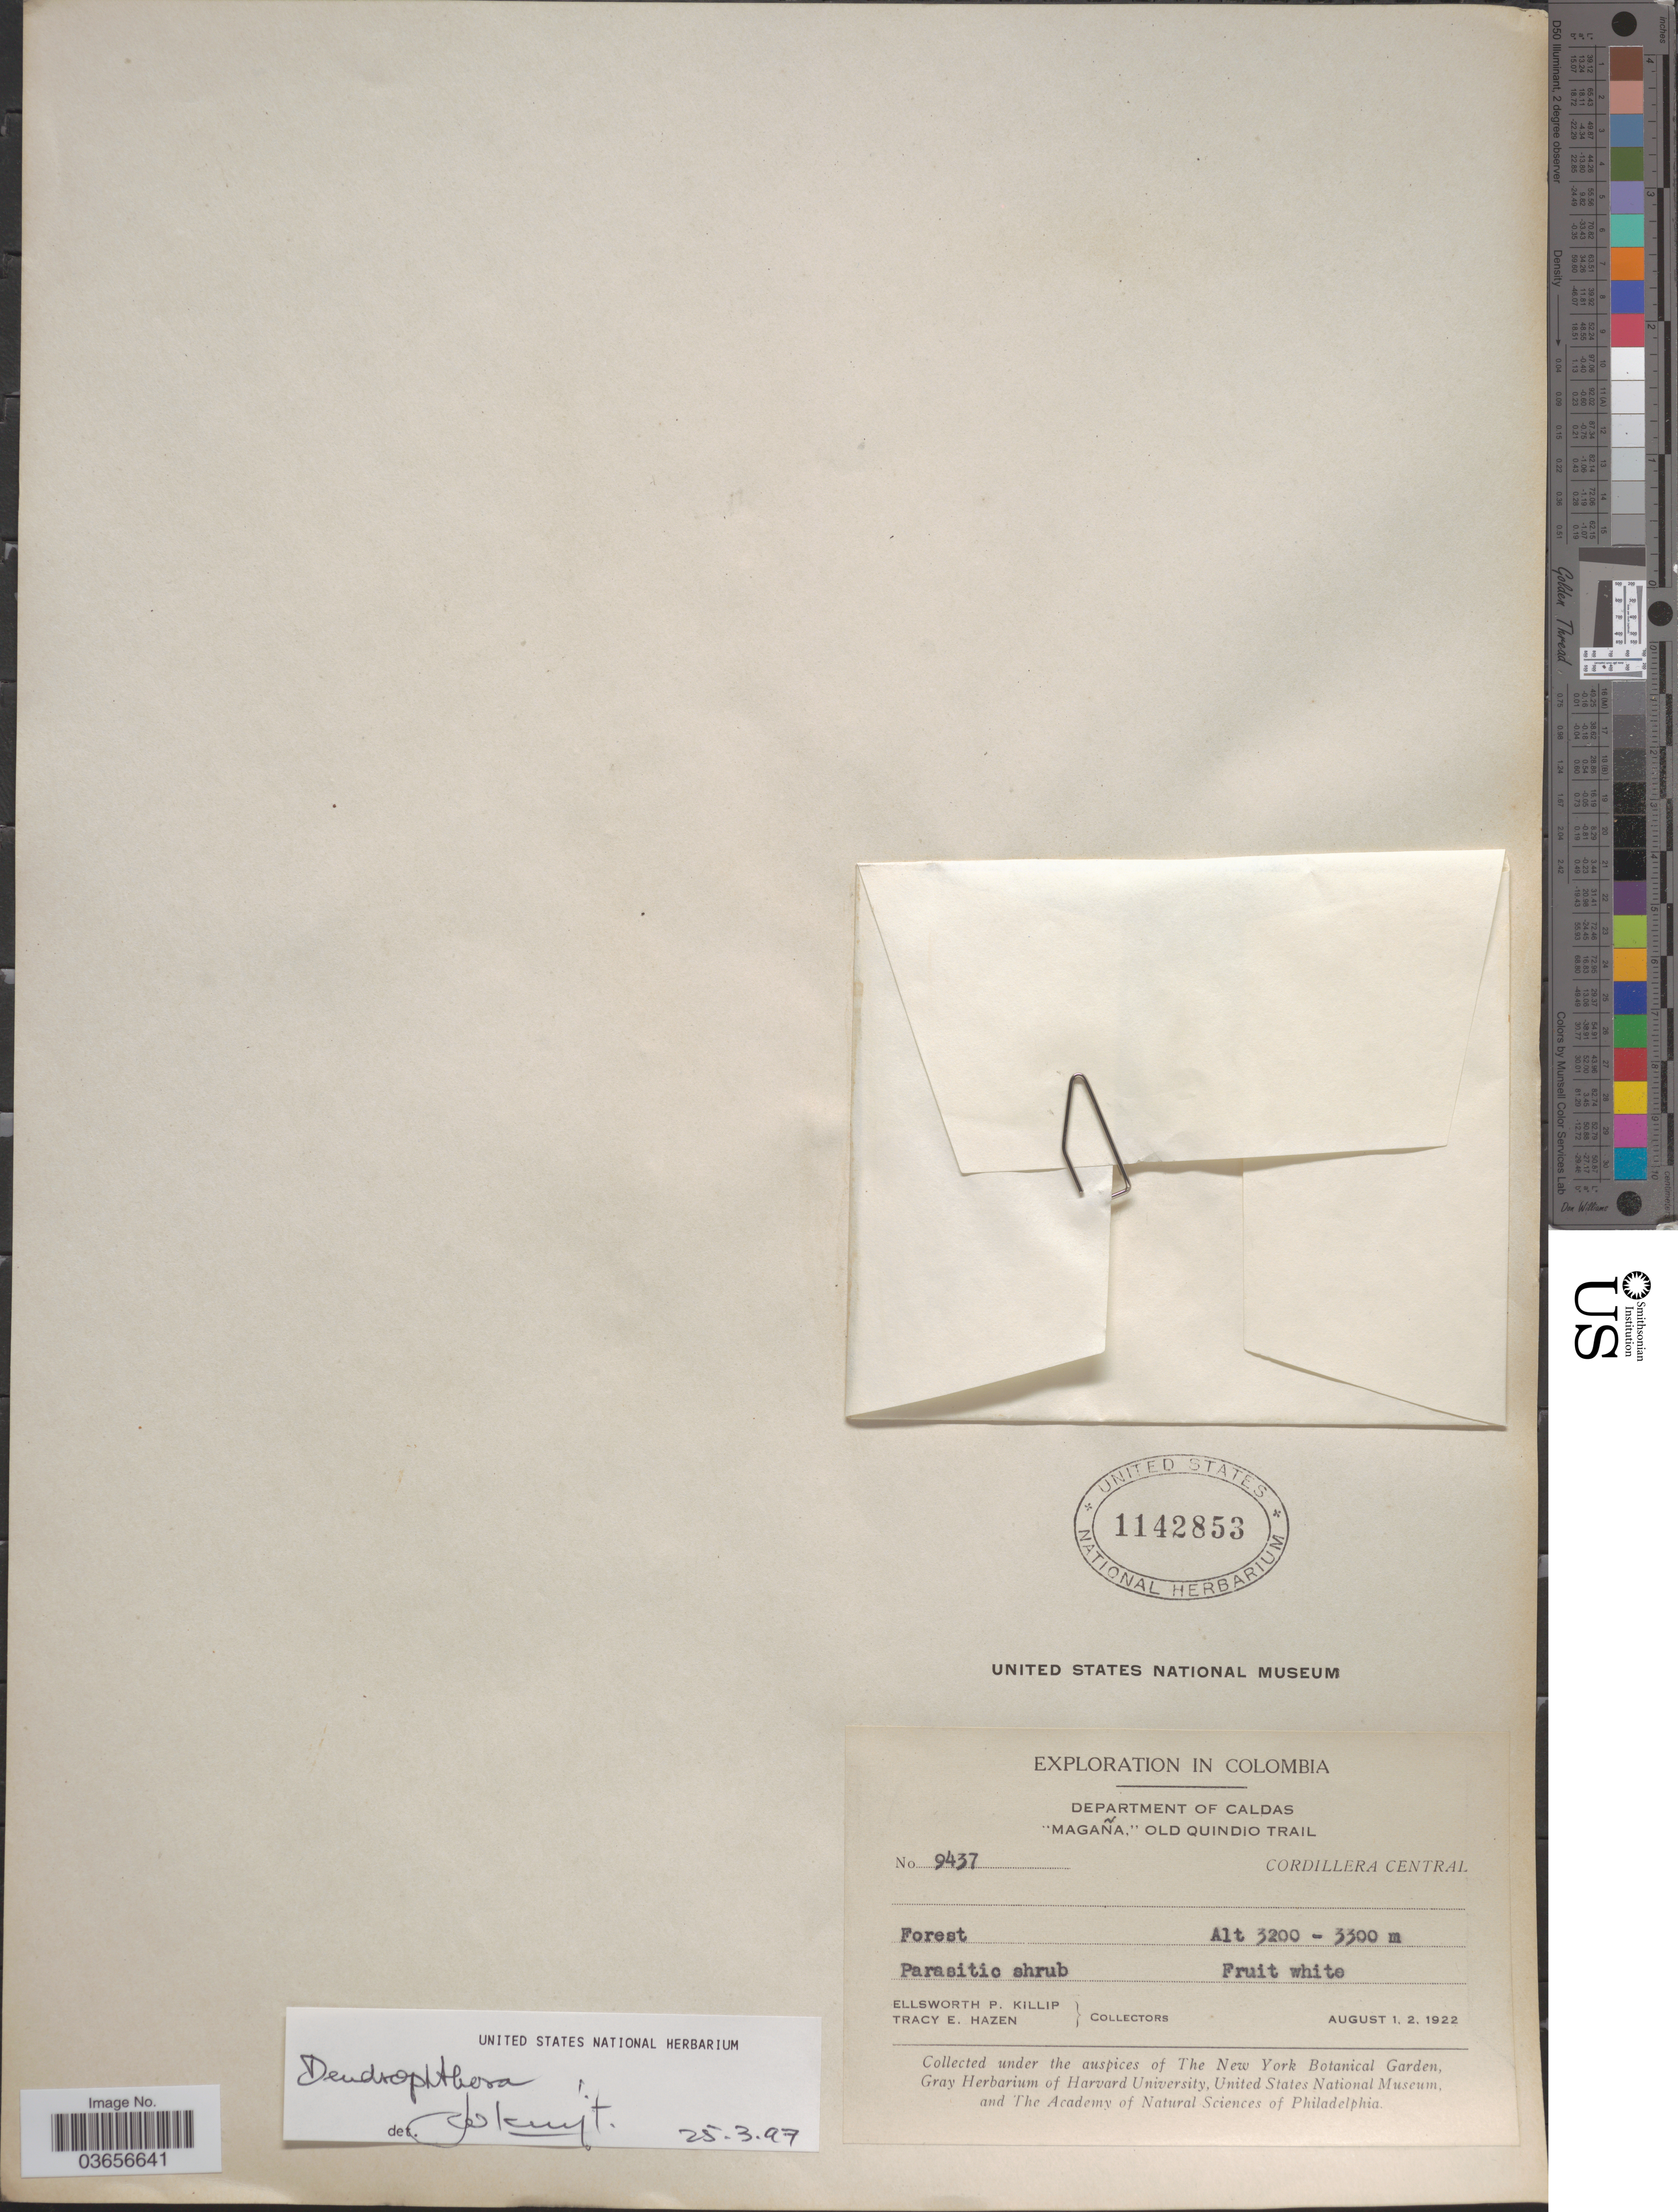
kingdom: Plantae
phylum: Tracheophyta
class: Magnoliopsida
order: Santalales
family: Viscaceae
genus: Dendrophthora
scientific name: Dendrophthora sp.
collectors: E. P. Killip & T. E. Hazen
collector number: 9437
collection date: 1922-08-01/1922-08-02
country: Colombia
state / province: Caldas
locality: Department of Caldas, "Magaña," Old Quindio Trail, Cordillera Central.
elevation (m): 3200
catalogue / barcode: US 1142853